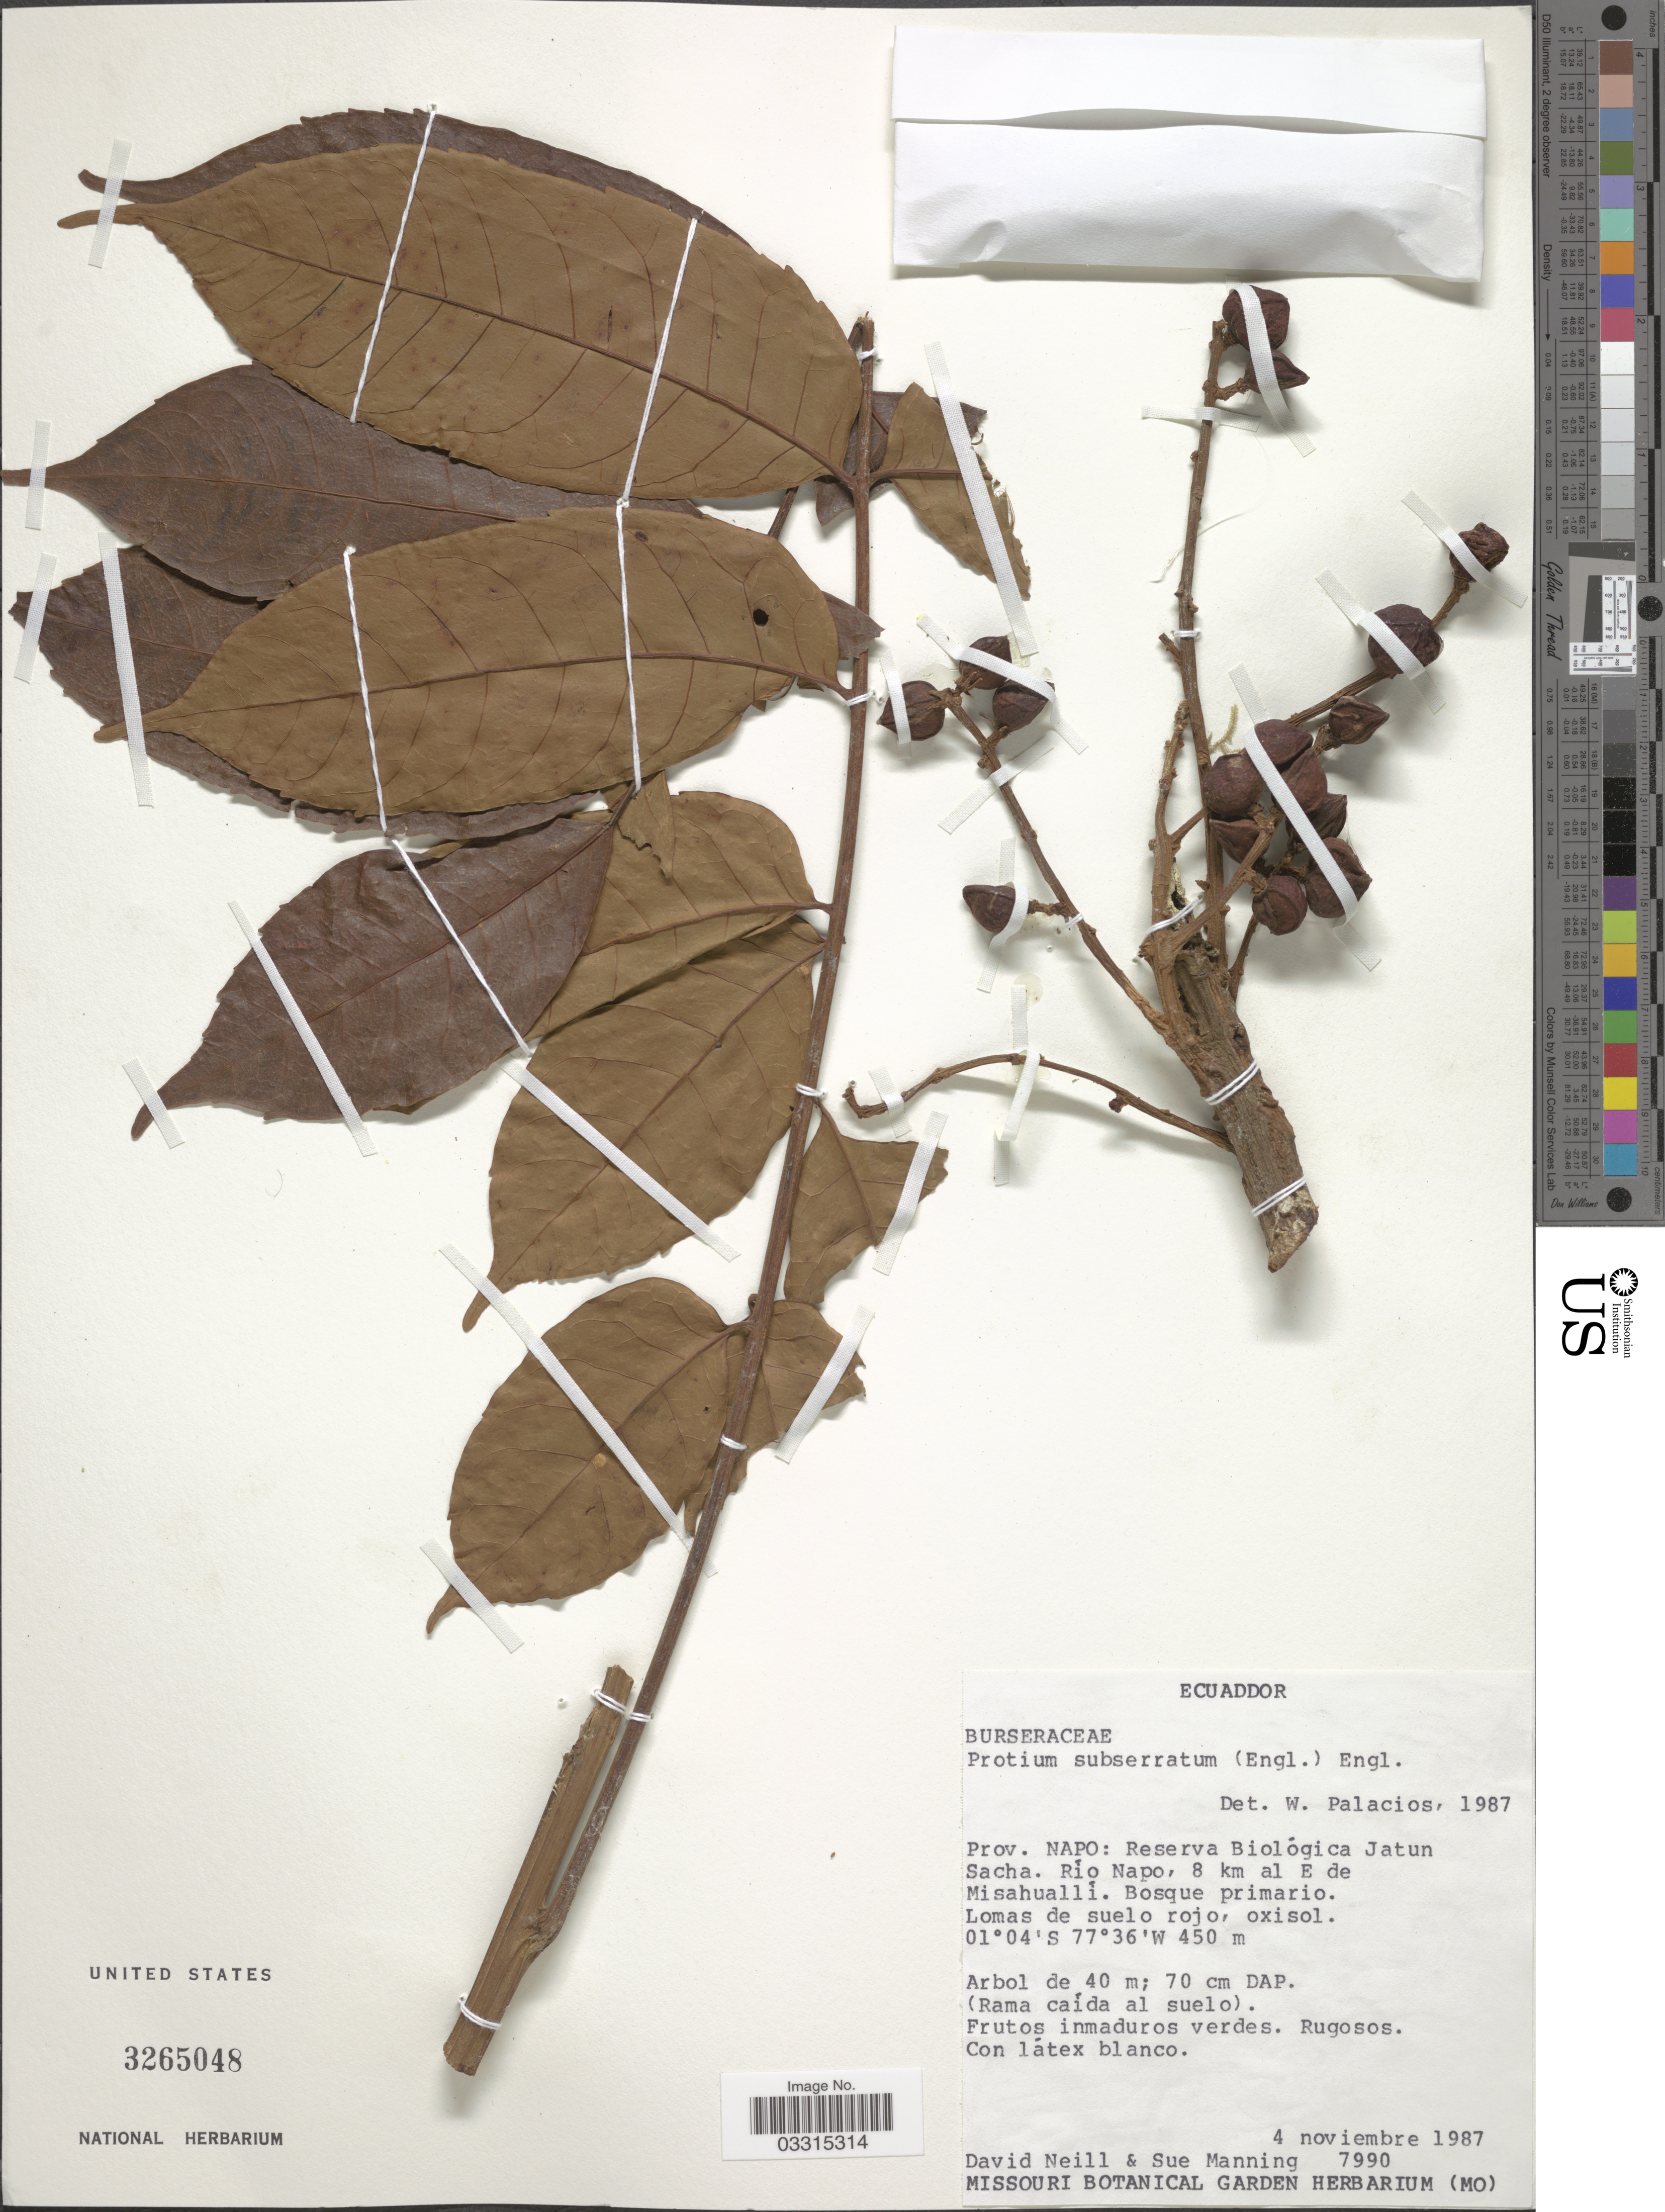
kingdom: Plantae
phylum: Tracheophyta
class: Magnoliopsida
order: Sapindales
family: Burseraceae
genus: Protium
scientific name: Protium subserratum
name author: (Engl.) Engl.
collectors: D. Neill & S. Manning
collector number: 7990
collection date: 1987-11-04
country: Ecuador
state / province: Napo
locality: Reserva Biológica Jatun Sacha. Río Napo, 8 km al E de Misahualli.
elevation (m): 450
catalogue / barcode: US 3265048